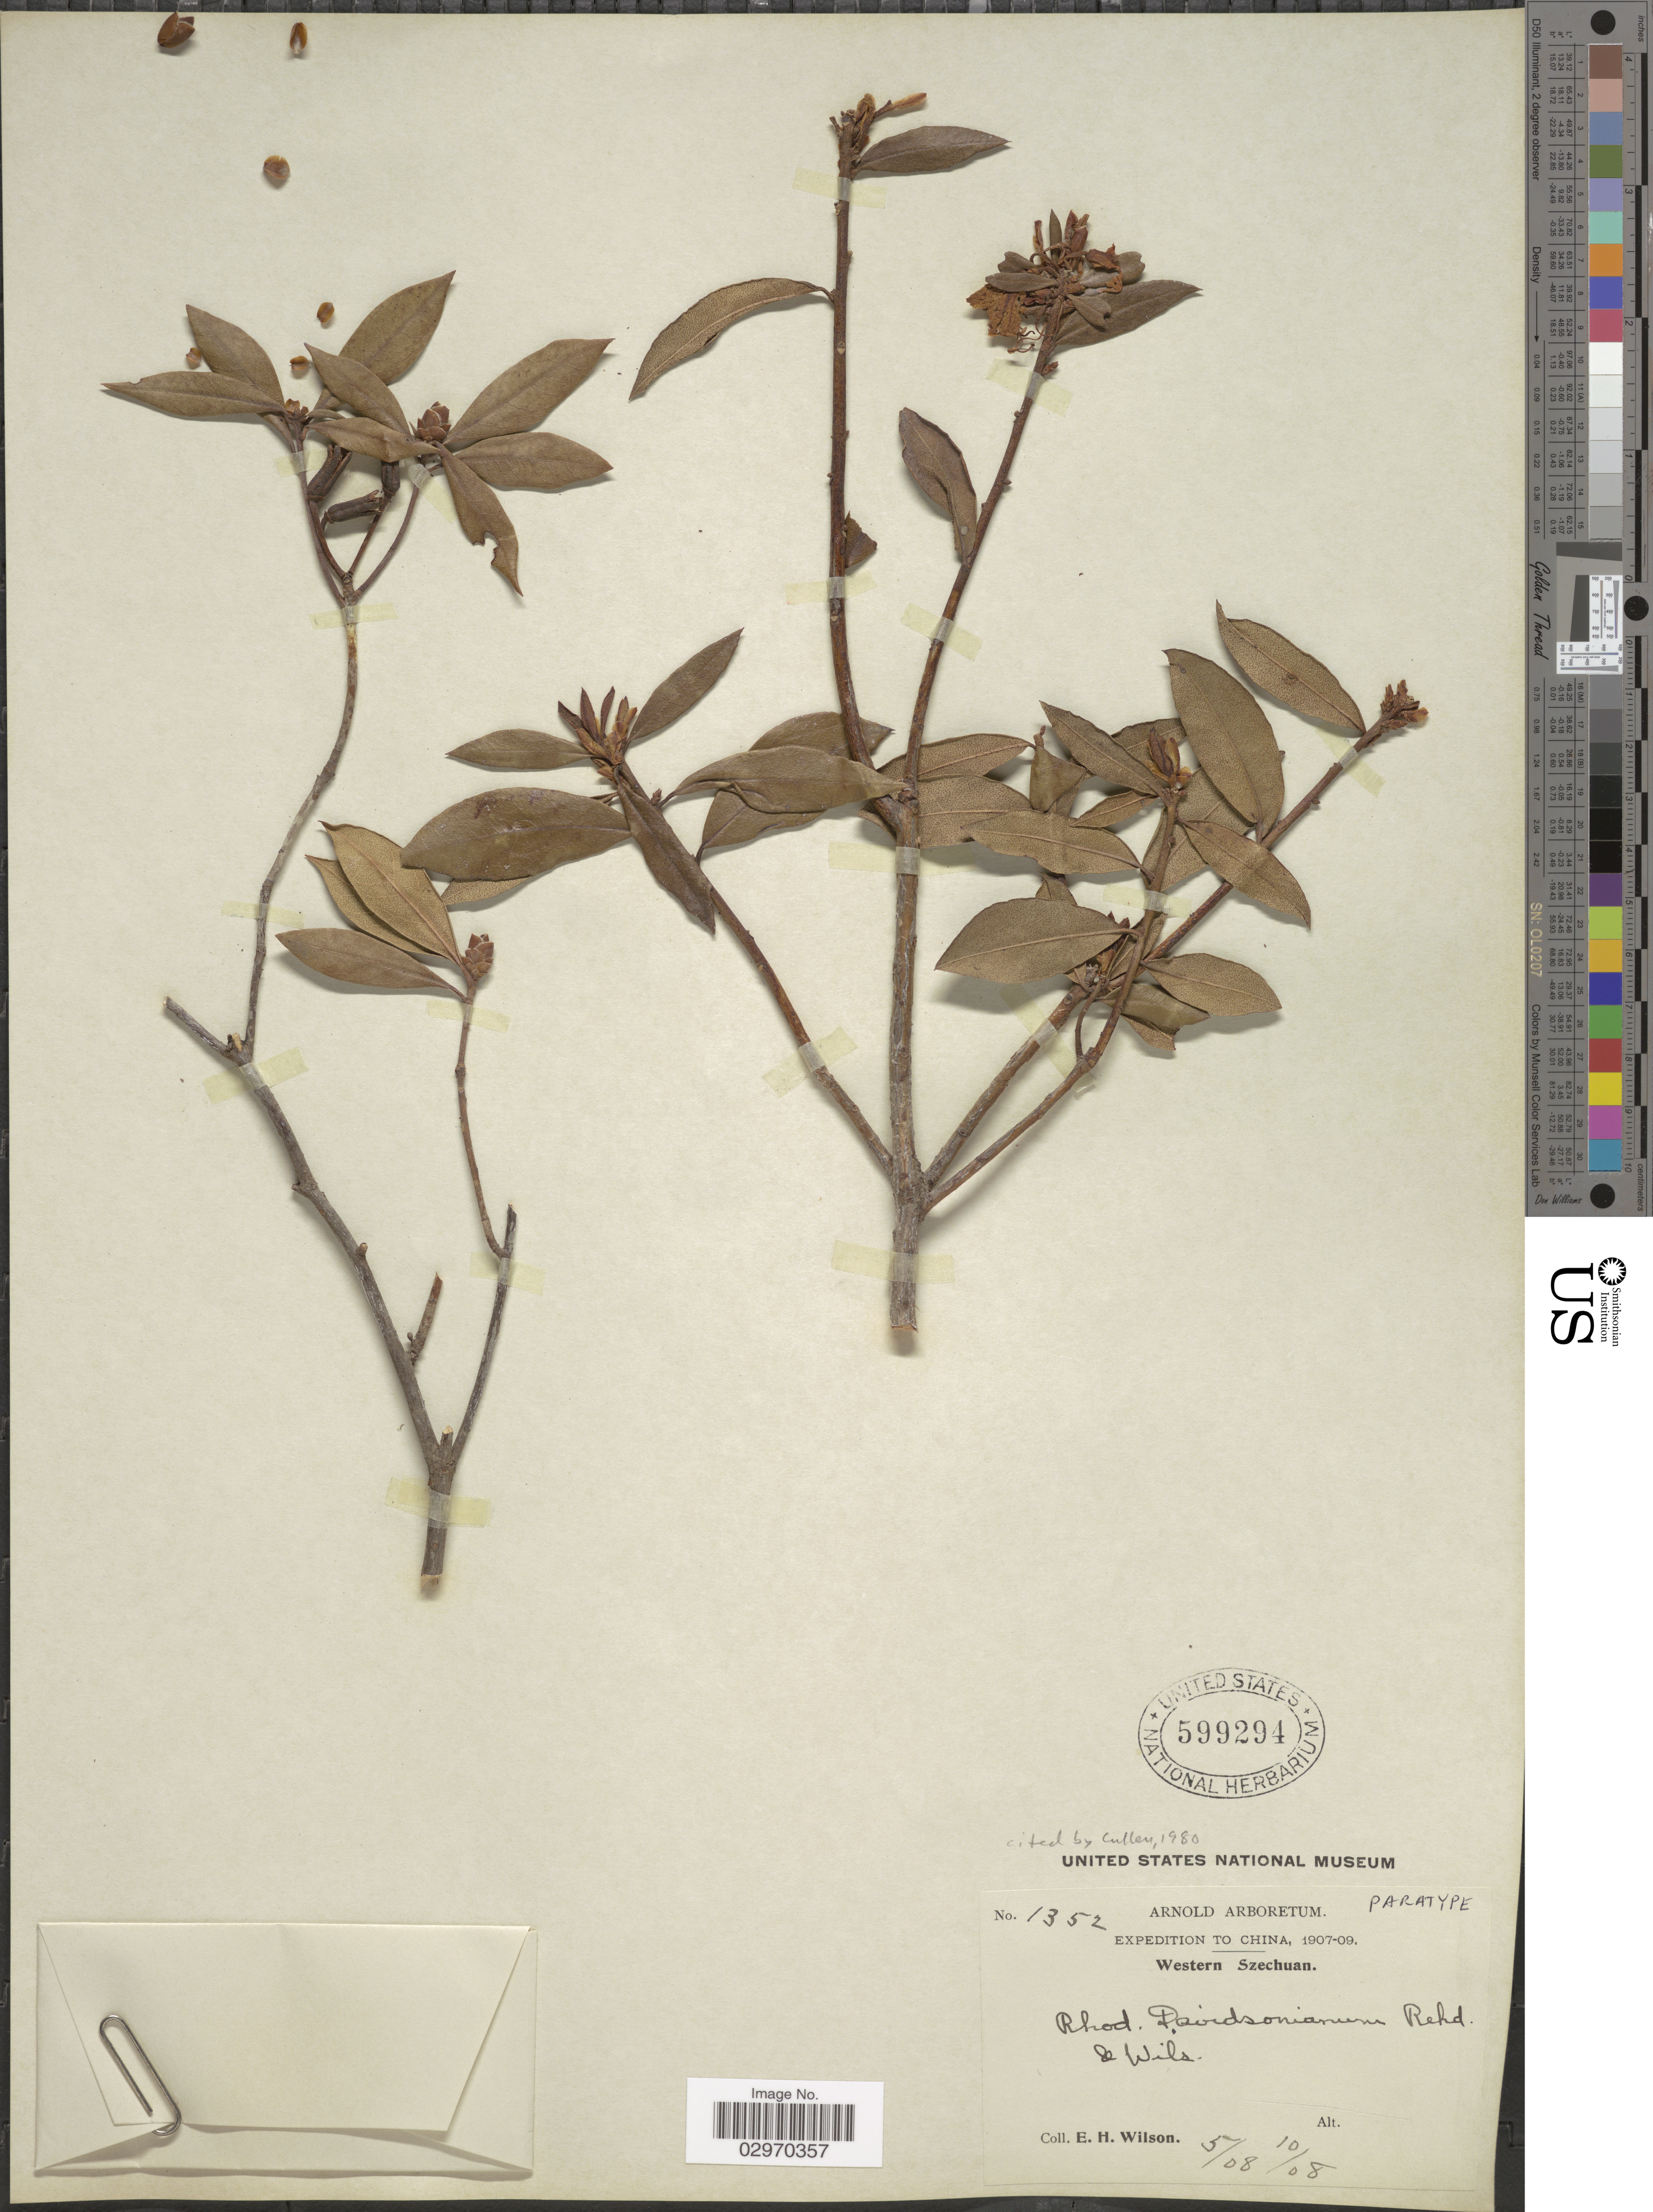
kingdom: Plantae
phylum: Tracheophyta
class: Magnoliopsida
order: Ericales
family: Ericaceae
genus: Rhododendron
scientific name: Rhododendron davidsonianum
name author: Rehder & E.H. Wilson in Sarg.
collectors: E. Wilson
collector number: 1352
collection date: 1908-05/1908-10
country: China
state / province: Sichuan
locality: Western Szechuan.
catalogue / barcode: US 599294